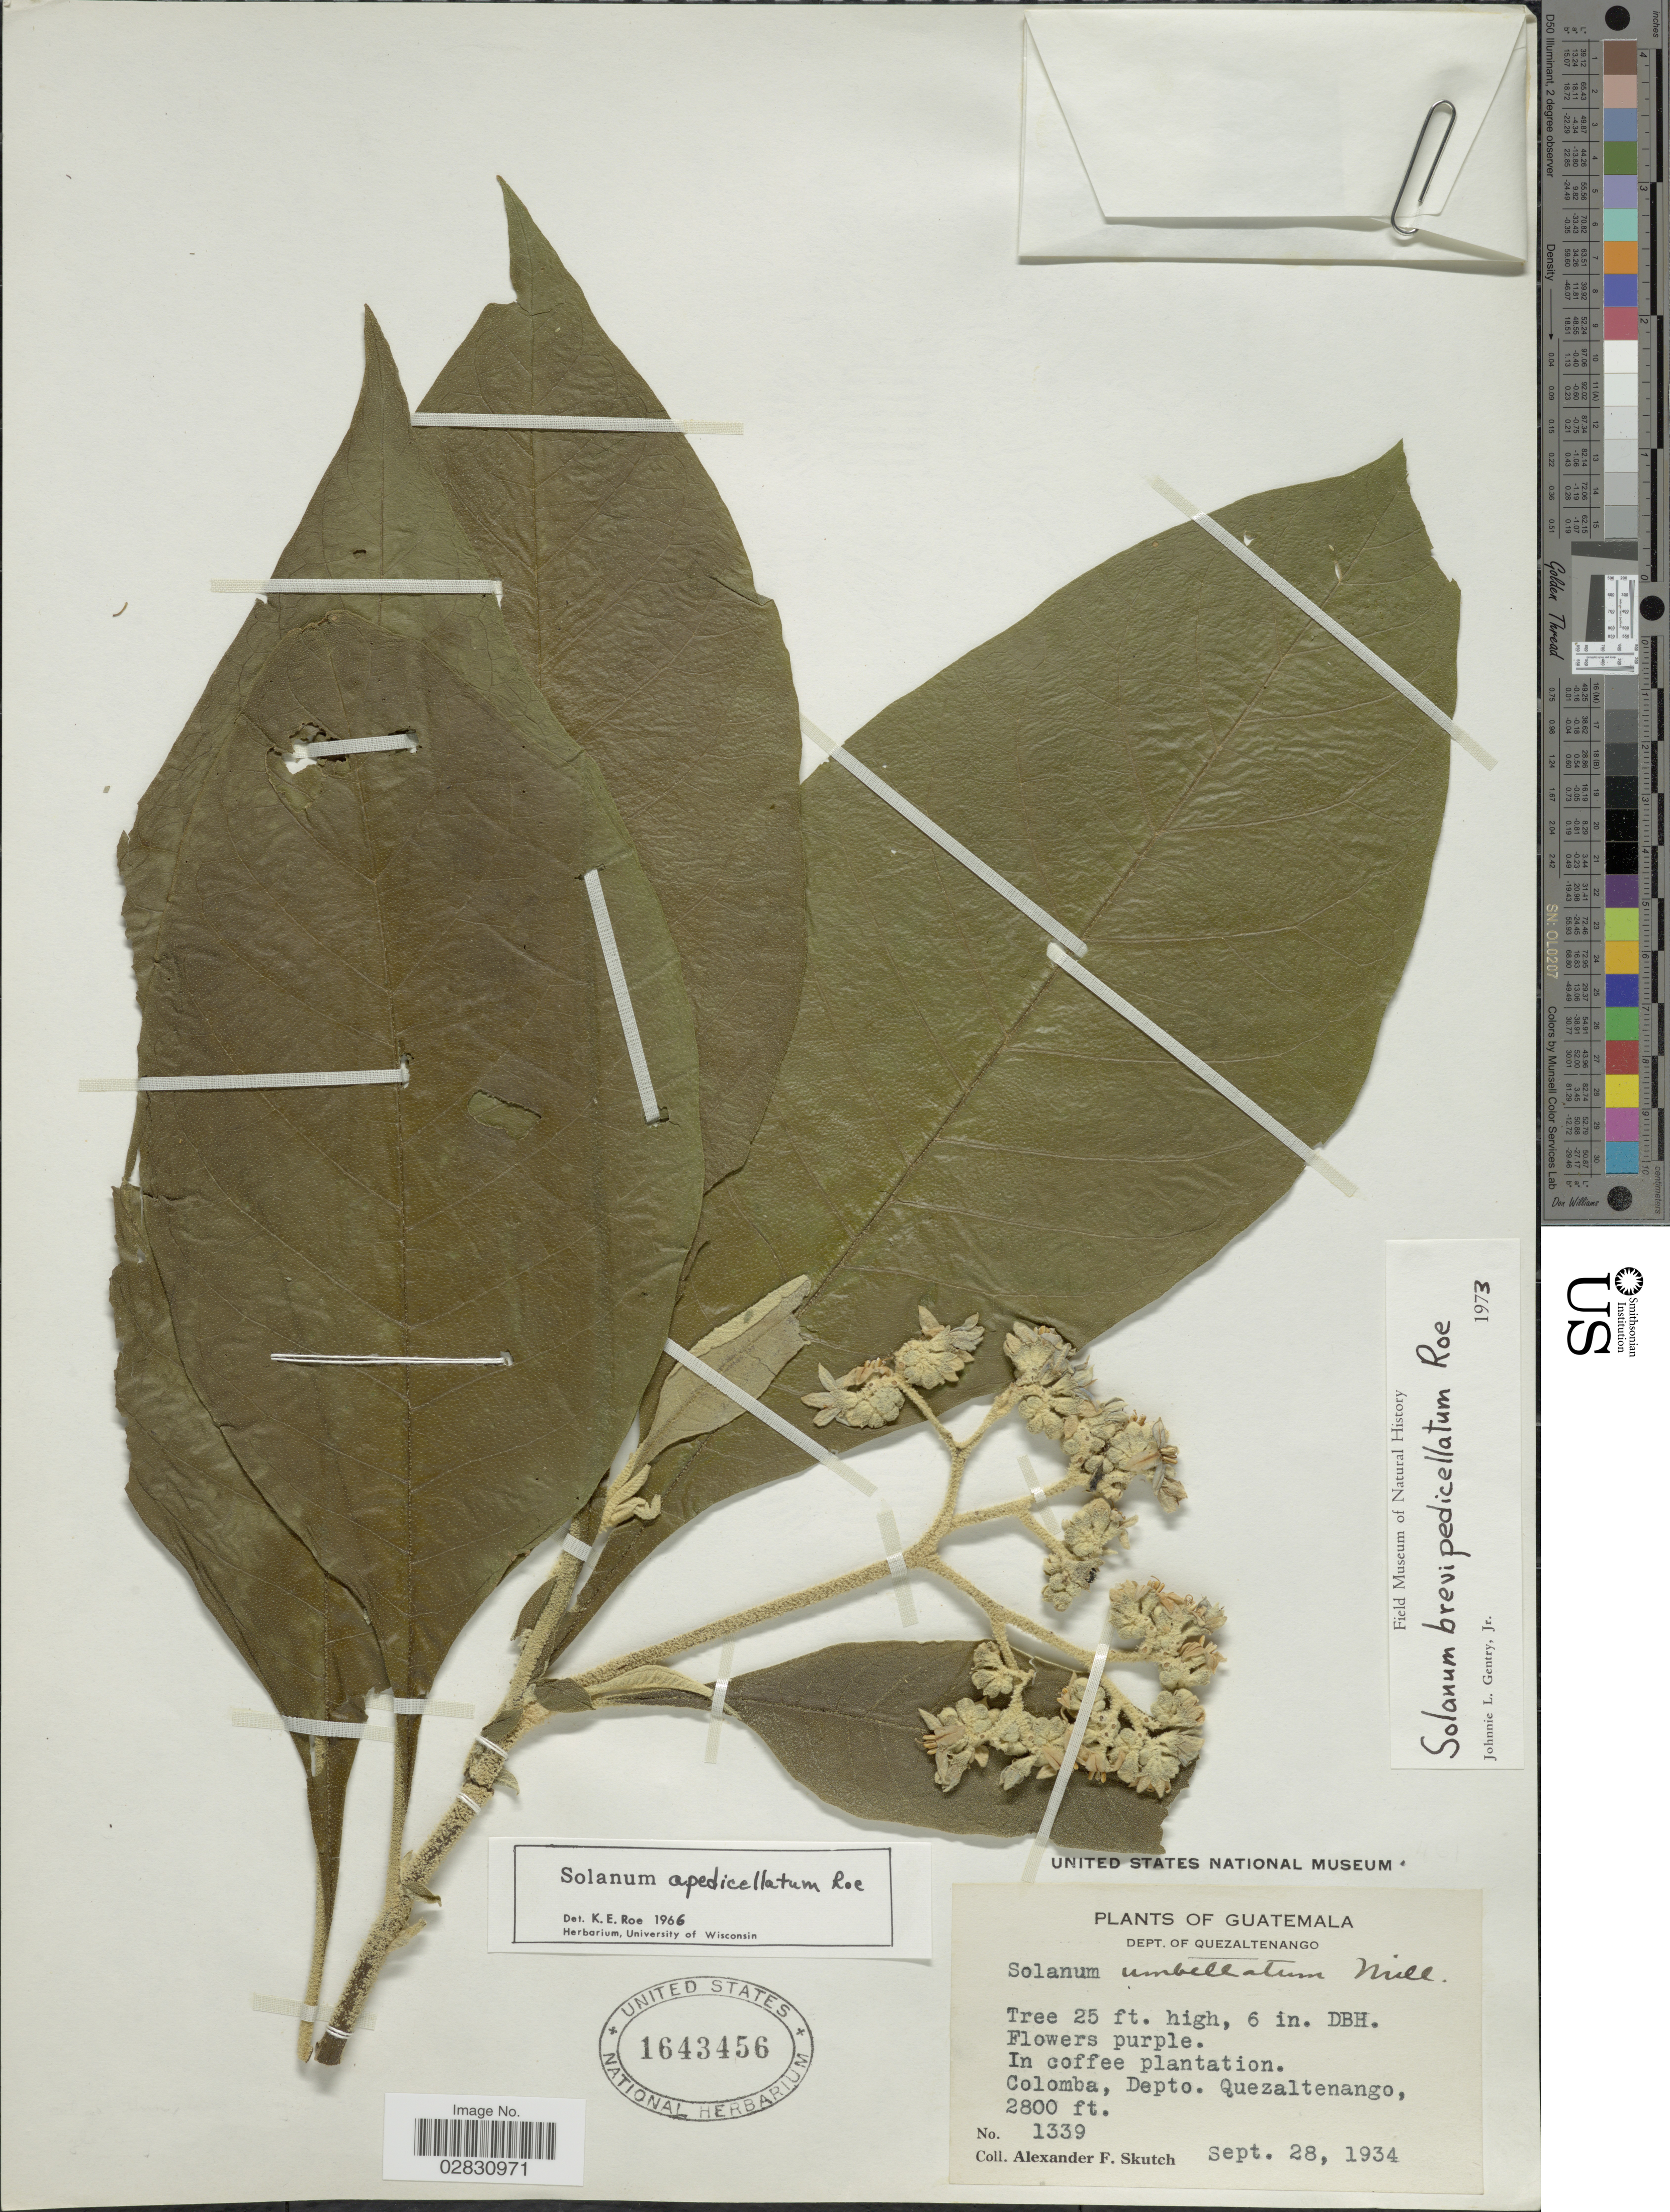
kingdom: Plantae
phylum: Tracheophyta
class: Magnoliopsida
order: Solanales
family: Solanaceae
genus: Solanum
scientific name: Solanum brevipedicellatum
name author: K.E. Roe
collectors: A. F. Skutch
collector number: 1339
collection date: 1934-09-28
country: Guatemala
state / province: Quetzaltenango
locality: In coffee plantation. Colomba, Depto. Quezaltenango.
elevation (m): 853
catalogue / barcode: US 1643456